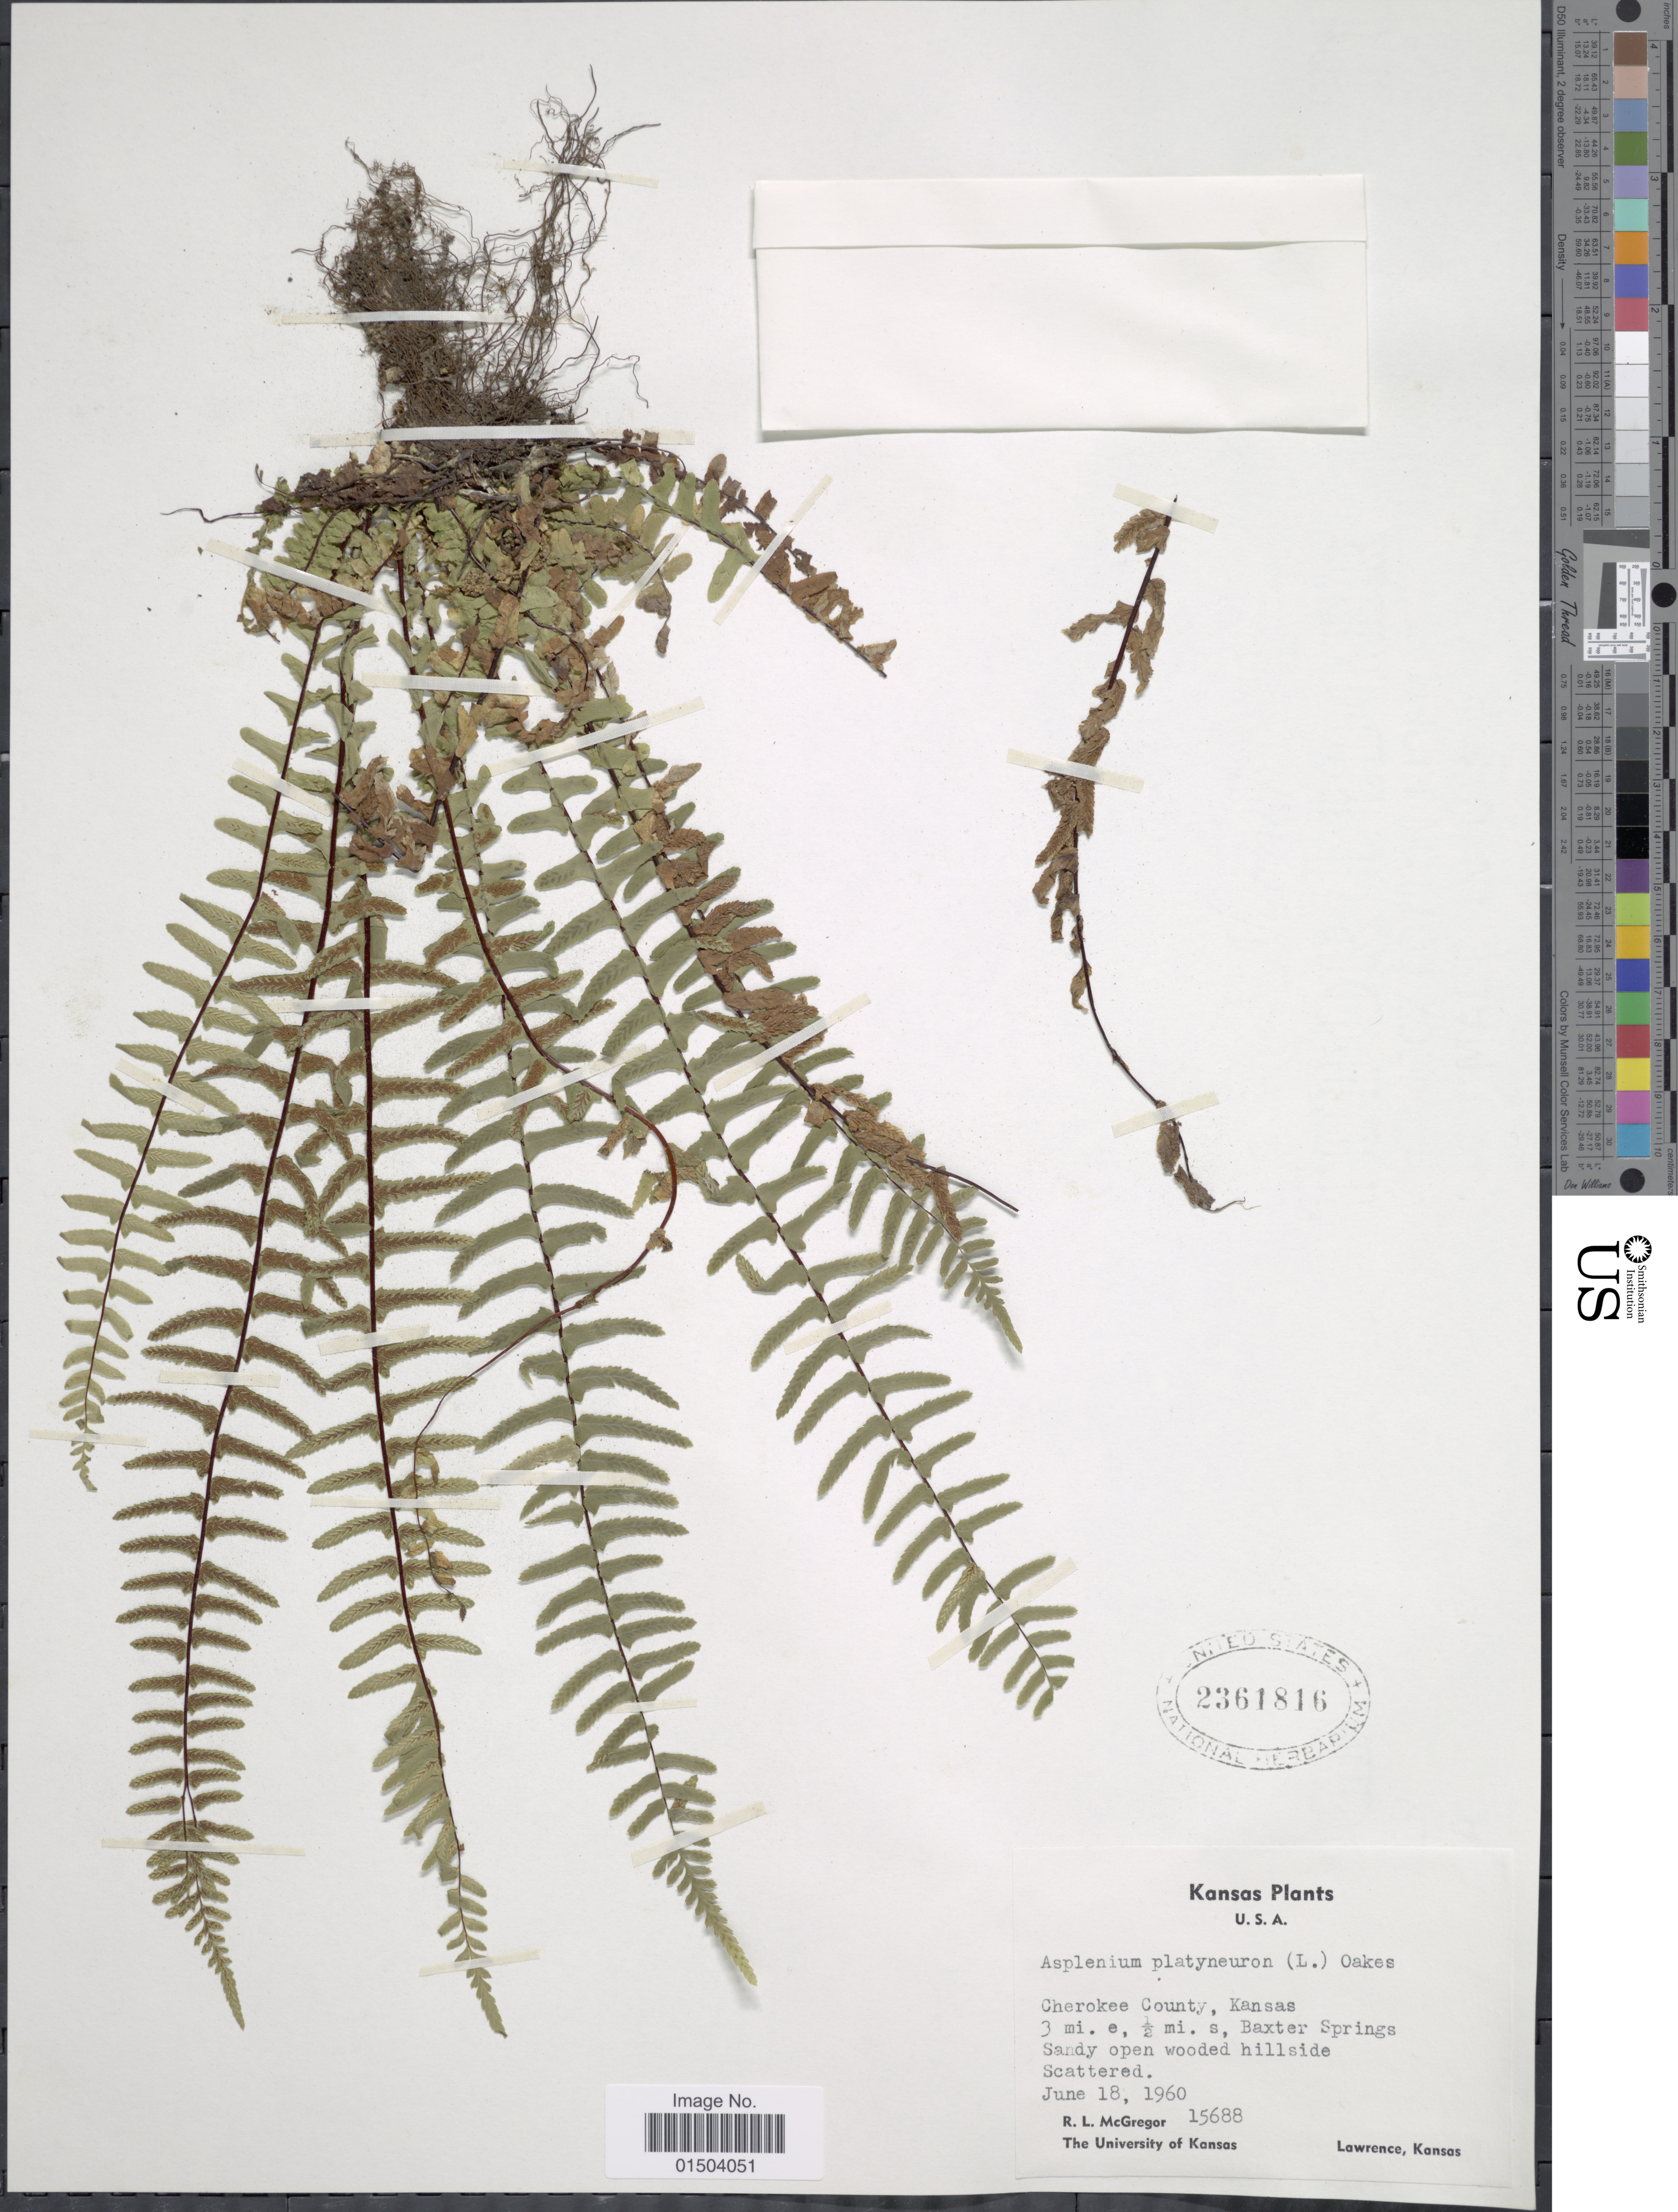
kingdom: Plantae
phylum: Tracheophyta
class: Polypodiopsida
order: Polypodiales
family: Aspleniaceae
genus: Asplenium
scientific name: Asplenium platyneuron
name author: (L.) Britton, Stearns & Poggenb.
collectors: R. McGregor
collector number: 15688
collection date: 1960-06-18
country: United States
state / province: Kansas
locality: Cherokee County. 3 mi. e, ½ mi. s, Baxter Springs.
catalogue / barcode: US 2361816